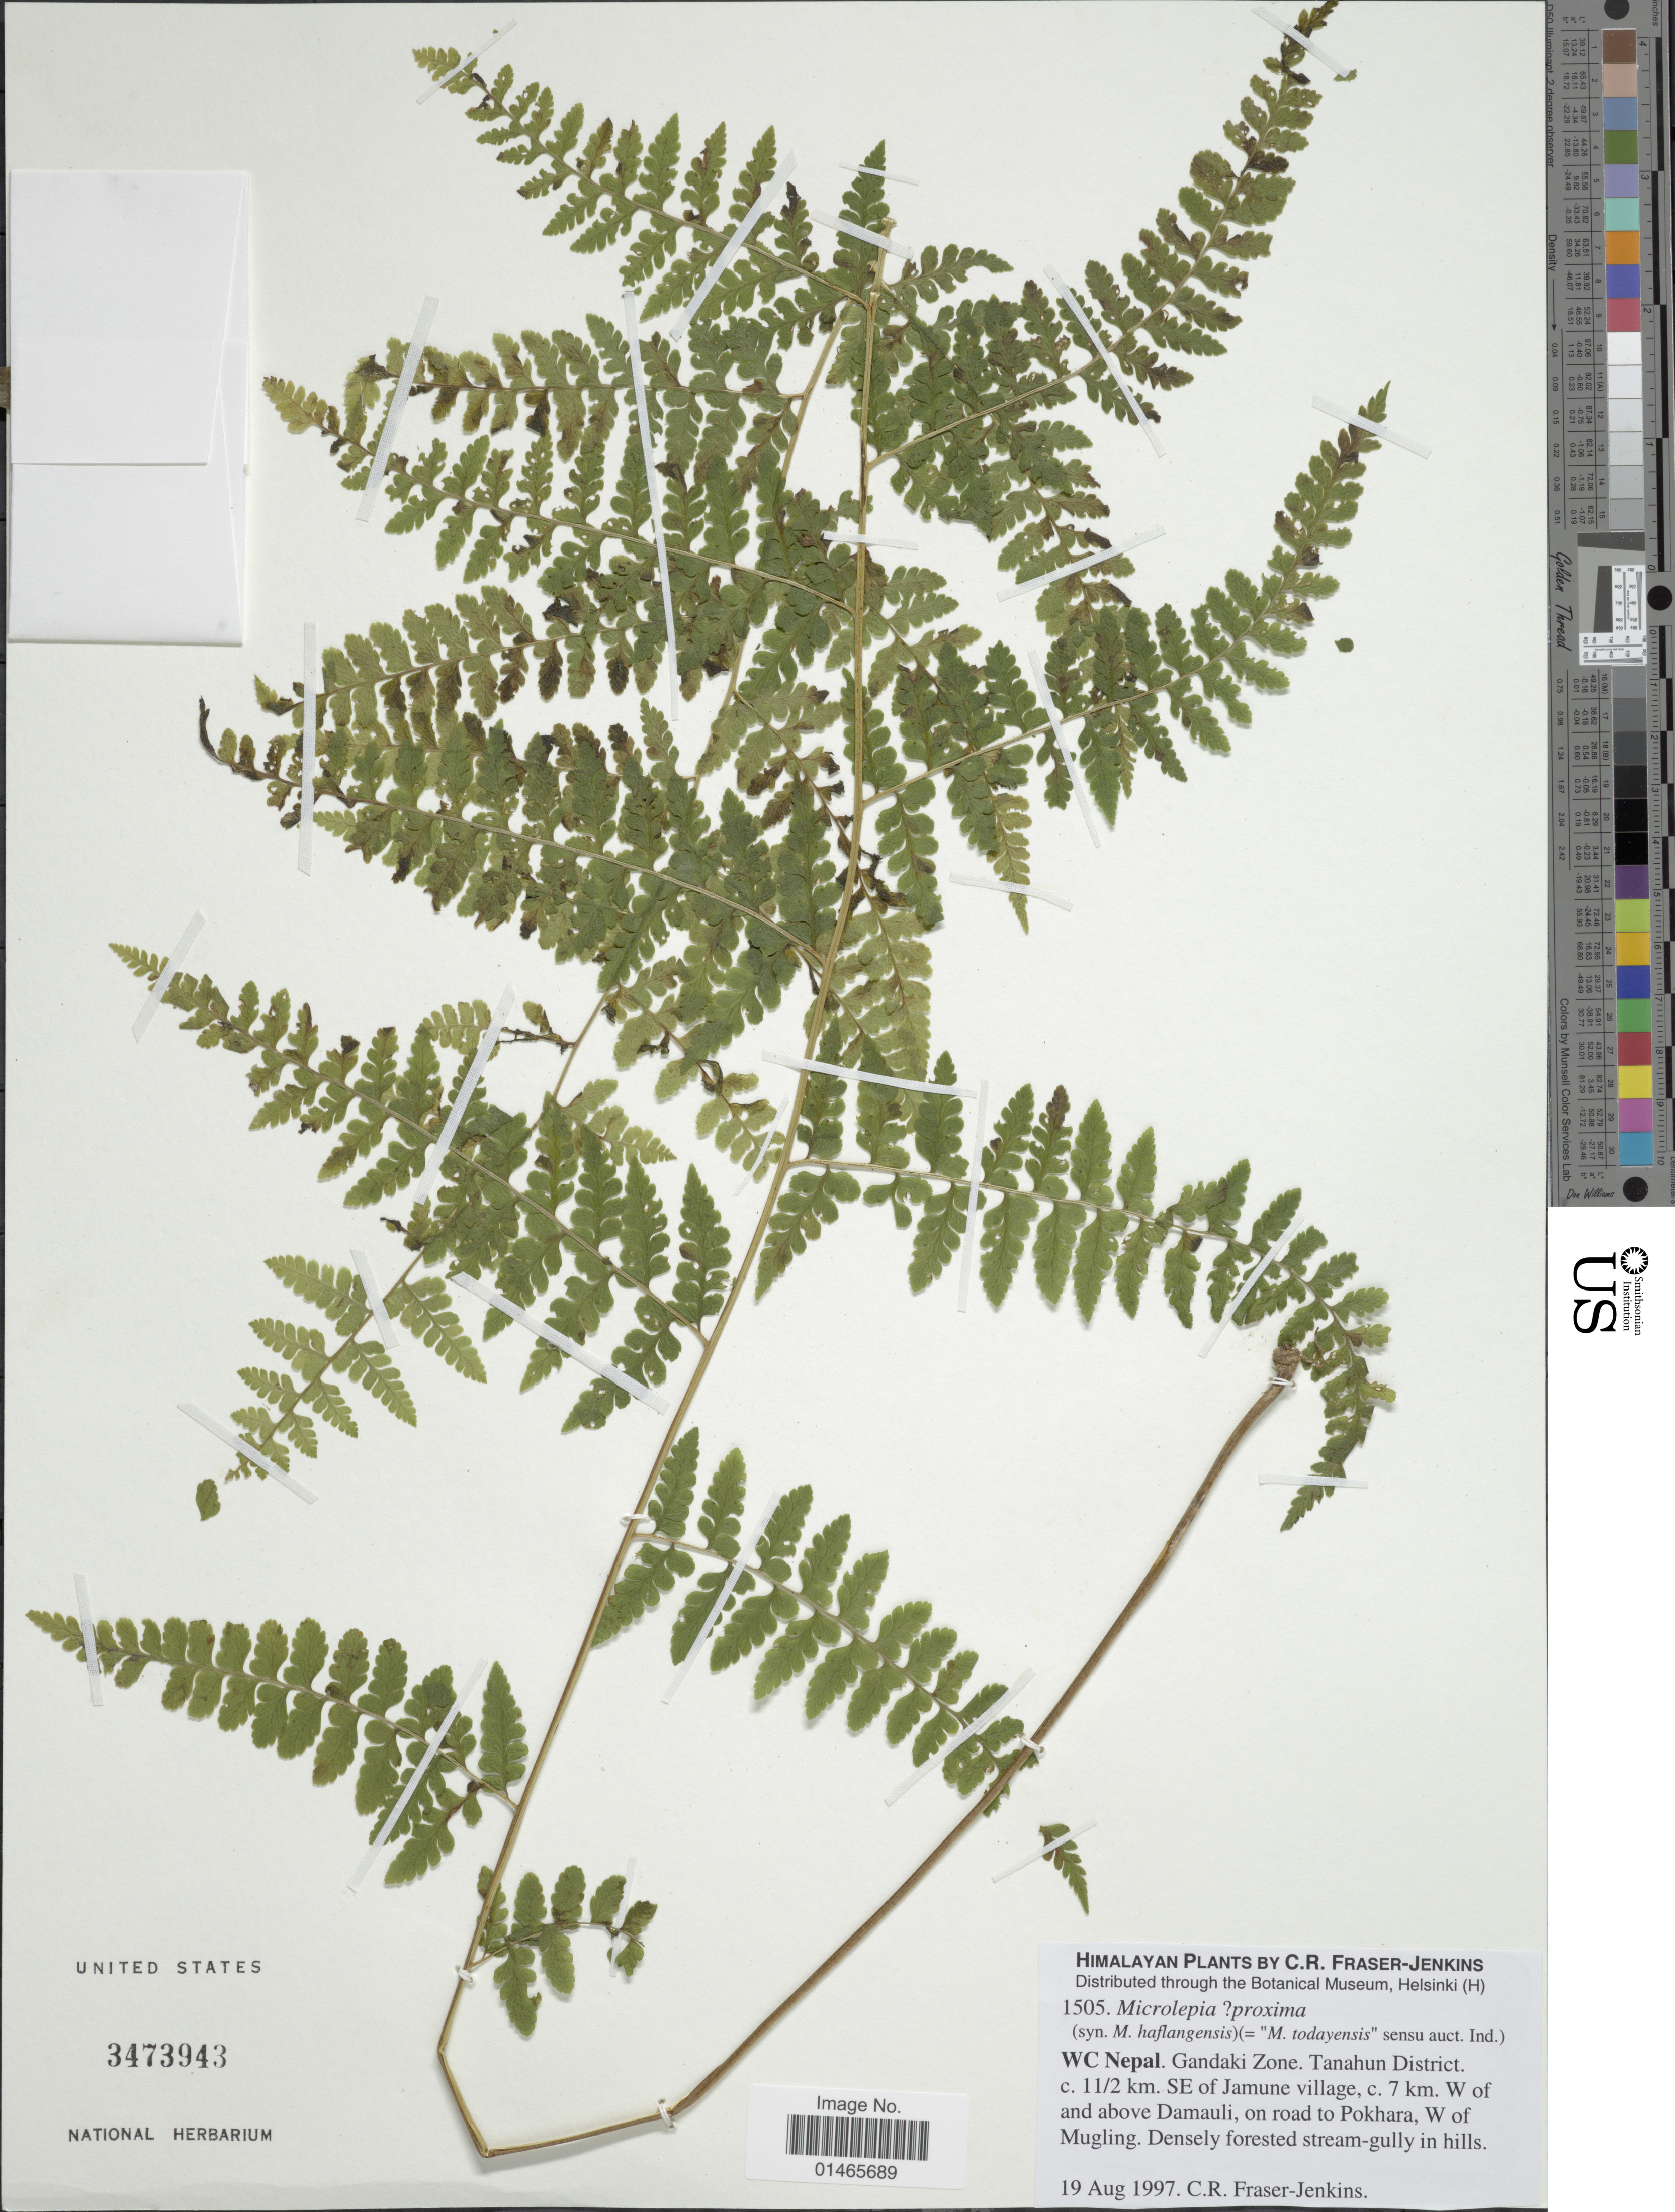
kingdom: Plantae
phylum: Tracheophyta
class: Polypodiopsida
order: Polypodiales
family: Dennstaedtiaceae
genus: Microlepia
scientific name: Microlepia proxima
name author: (Blume) C. Presl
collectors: C. R. Fraser-Jenkins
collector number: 1505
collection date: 1997-08-19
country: Nepal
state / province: Gandaki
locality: WC Nepal, Gandaki Zone, Tanahun District, c. 11/2 km. SE of Jamune village,c. 7 km. W of and above Damauli on road to Pokhara, W of Mugling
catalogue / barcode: US 3473943